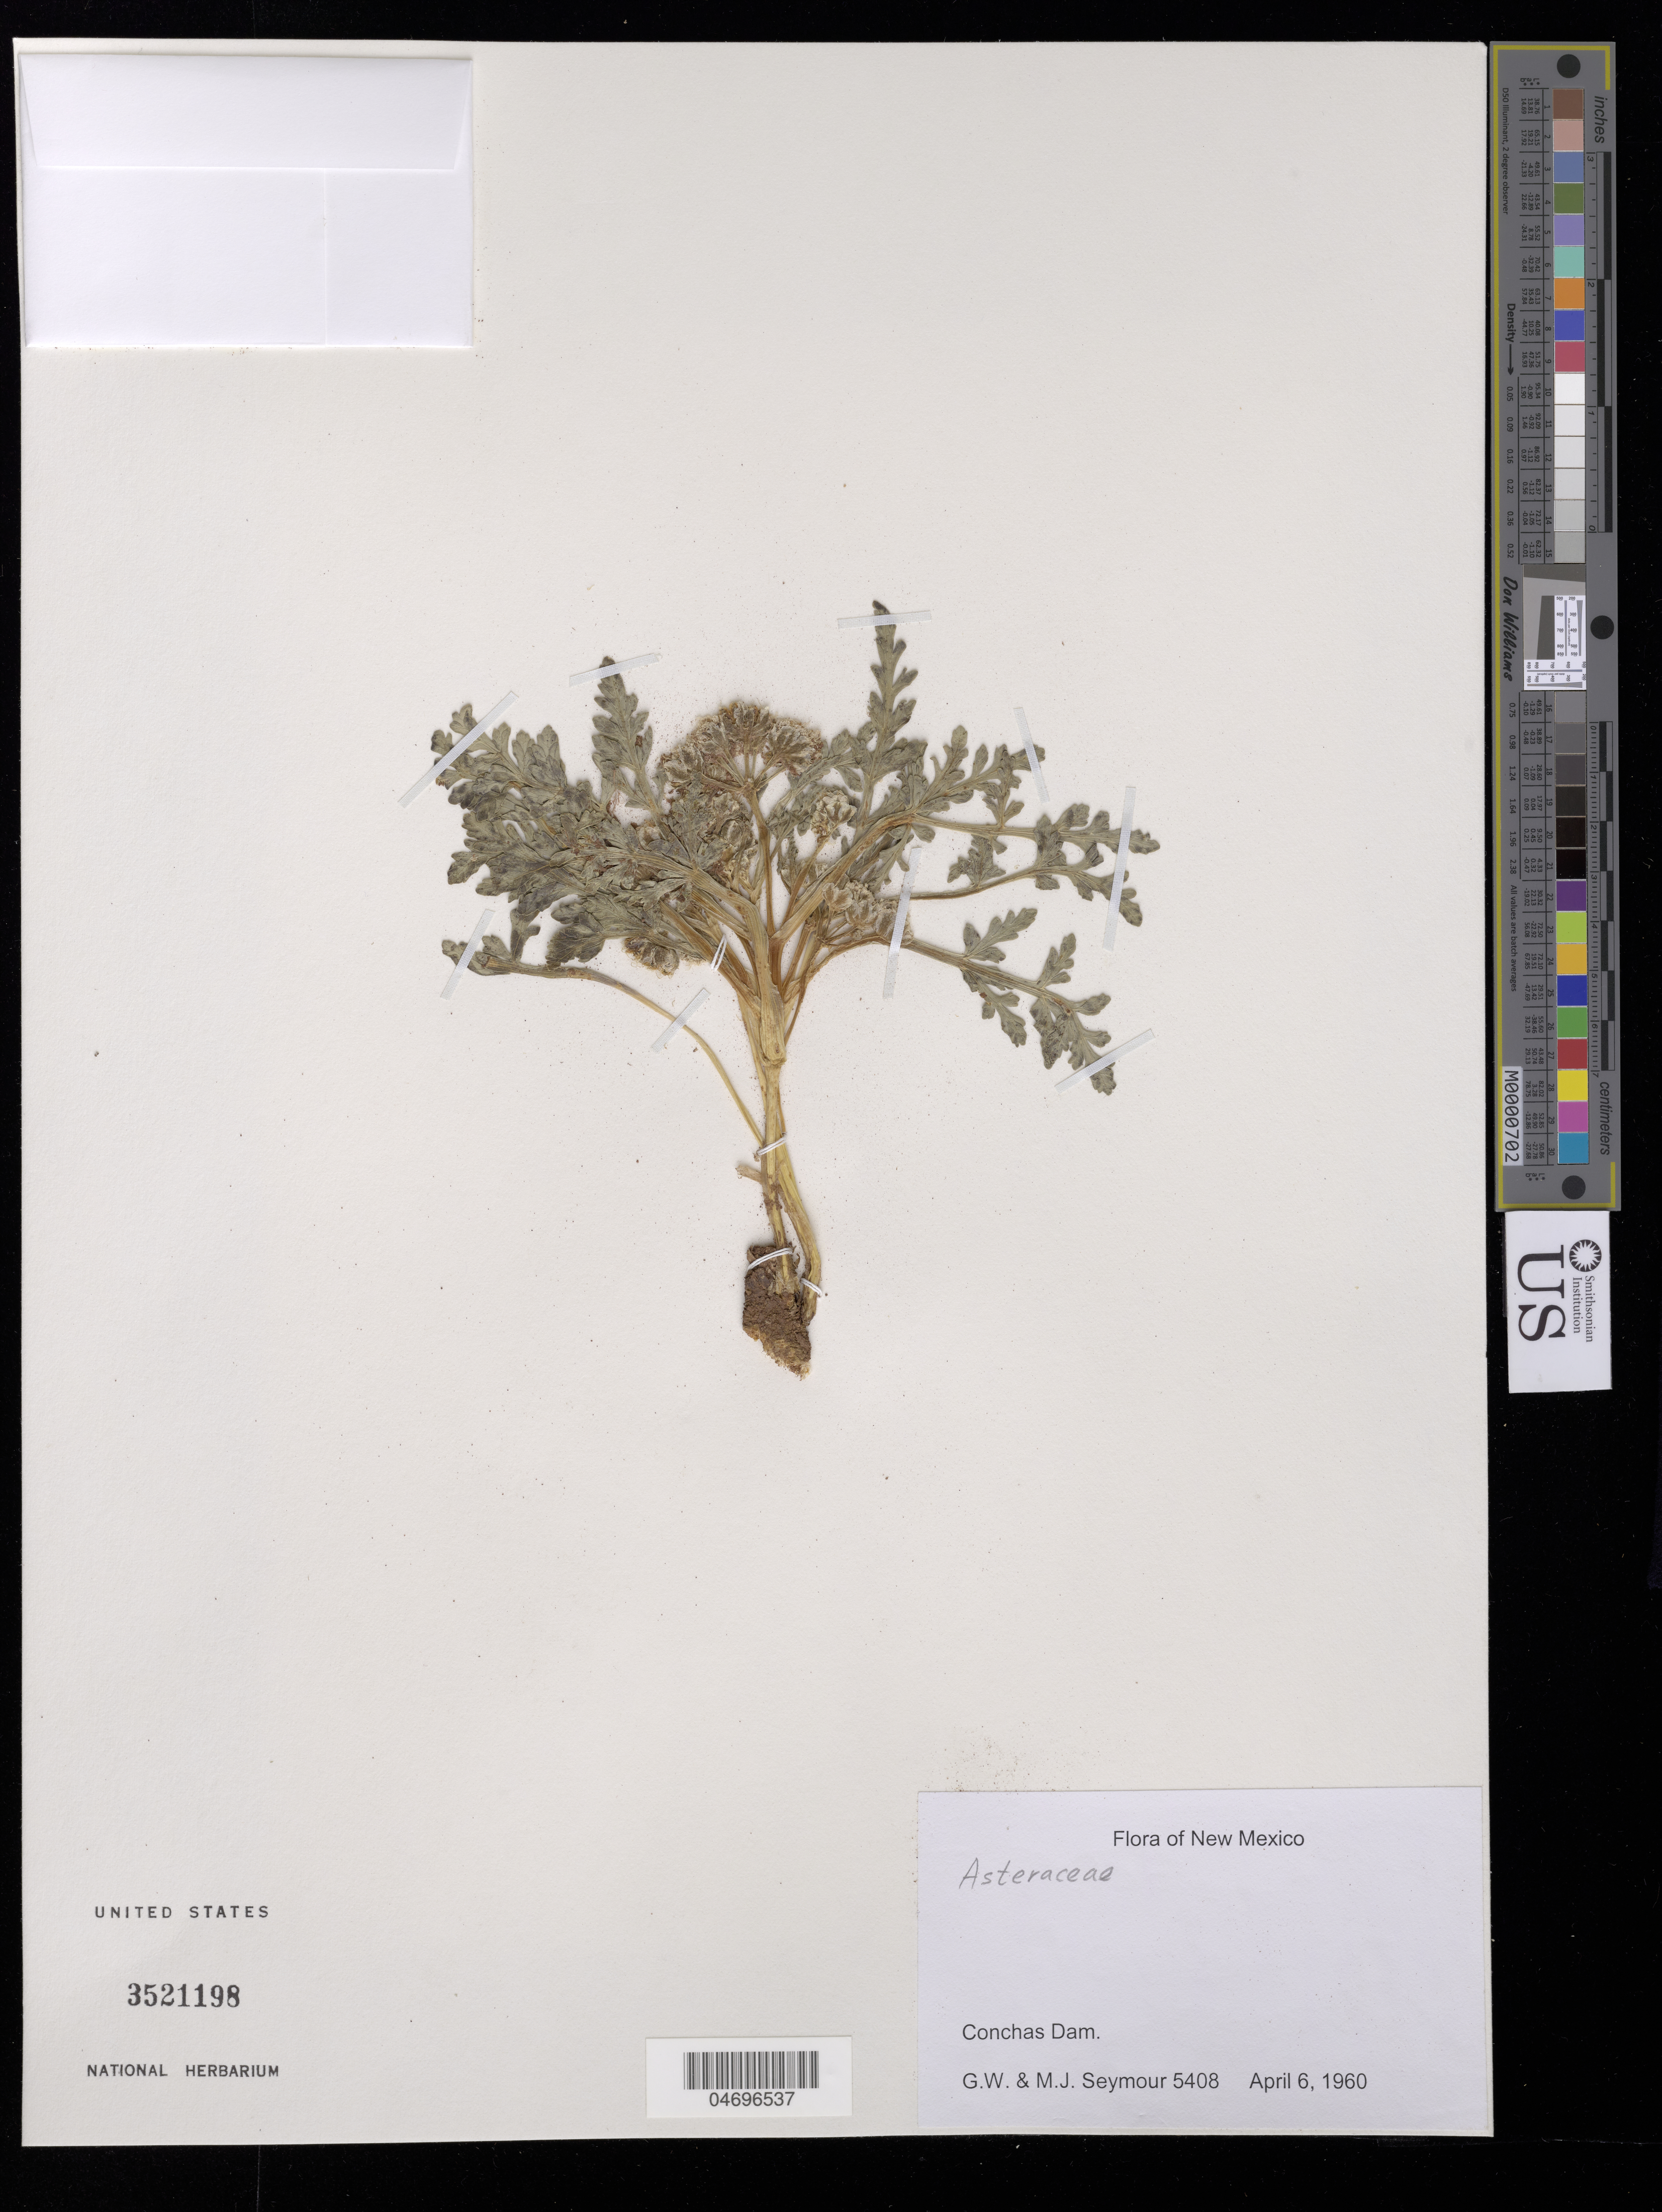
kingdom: Plantae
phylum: Tracheophyta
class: Magnoliopsida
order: Asterales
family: Asteraceae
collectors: G. Seymour & M. Seymour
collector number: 5408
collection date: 1960-04-06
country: United States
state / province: New Mexico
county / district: San Miguel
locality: Conchas Dam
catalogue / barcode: US 3521198